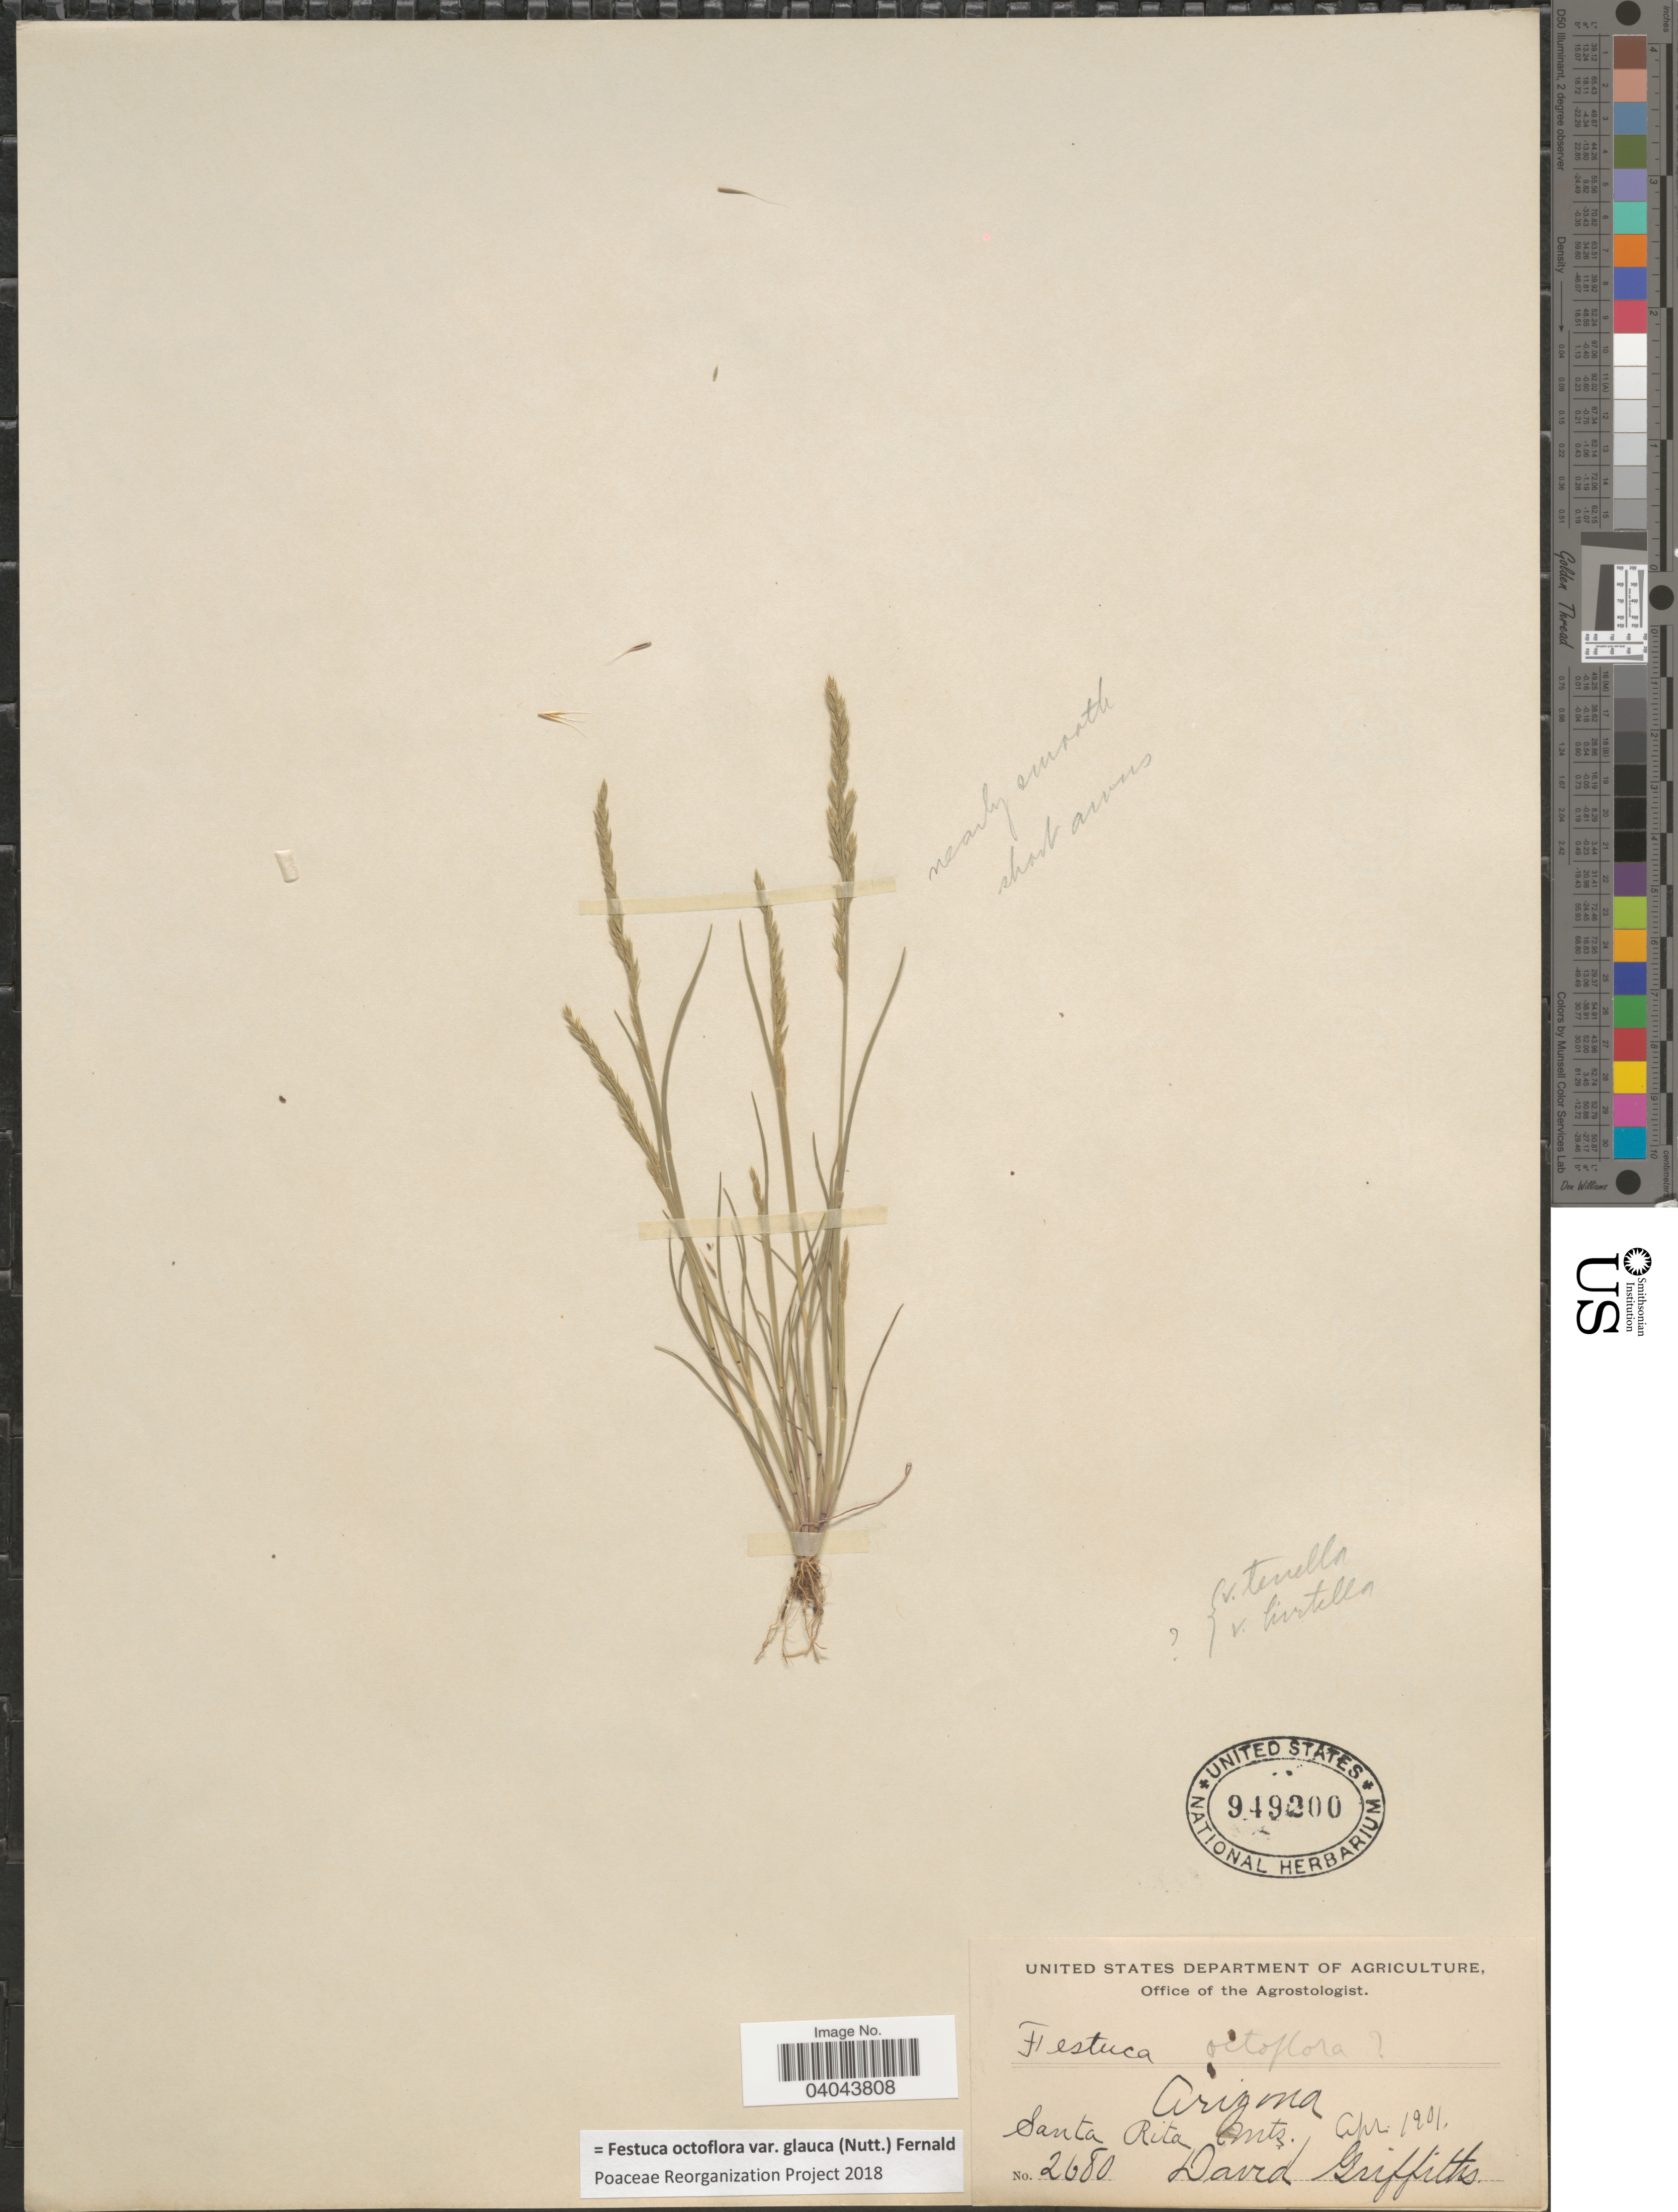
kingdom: Plantae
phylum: Tracheophyta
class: Liliopsida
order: Poales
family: Poaceae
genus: Festuca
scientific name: Festuca octoflora var. glauca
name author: (Nutt.) Fernald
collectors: D. Griffiths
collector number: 2680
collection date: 1901-04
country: United States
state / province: Arizona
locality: Santa Rita Mts.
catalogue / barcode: US 949200